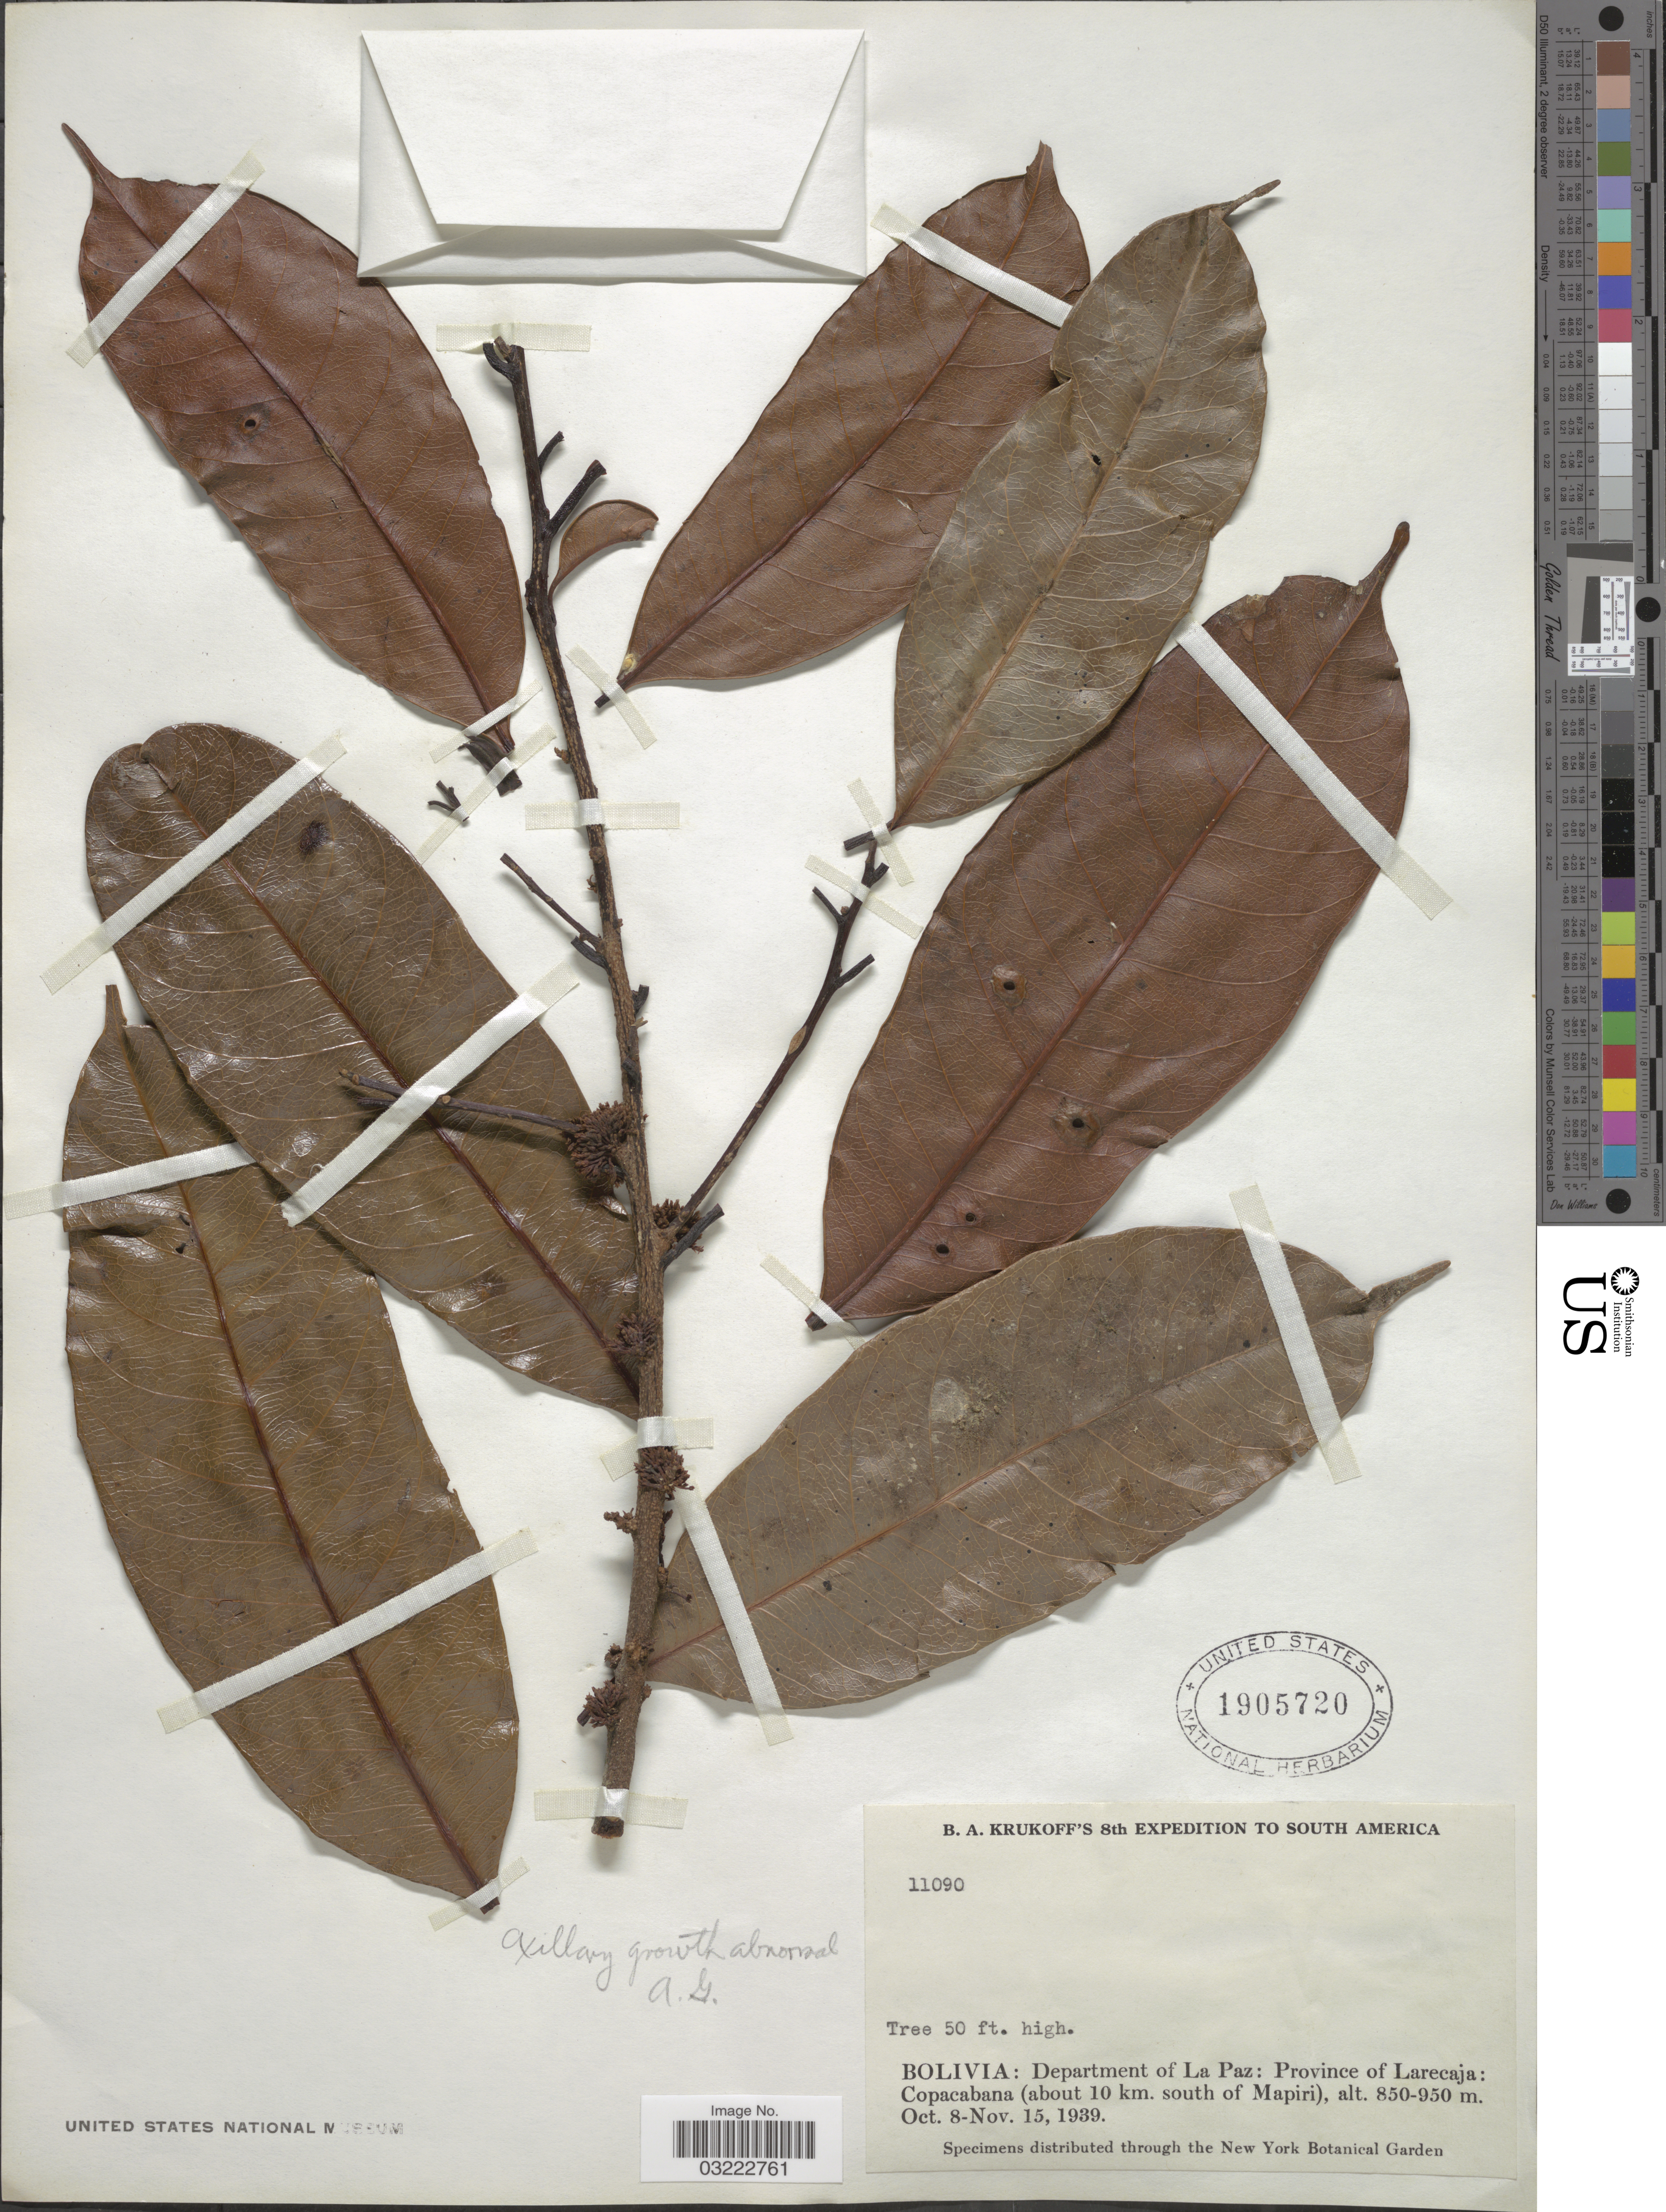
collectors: B. A. Krukoff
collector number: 11090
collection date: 1939-10-08/1939-11-15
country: Bolivia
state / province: La Paz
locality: Department of La Paz: Province of Larecaja: Copacabana (about 10 km. south of Mapiri).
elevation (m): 850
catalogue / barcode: US 1905720